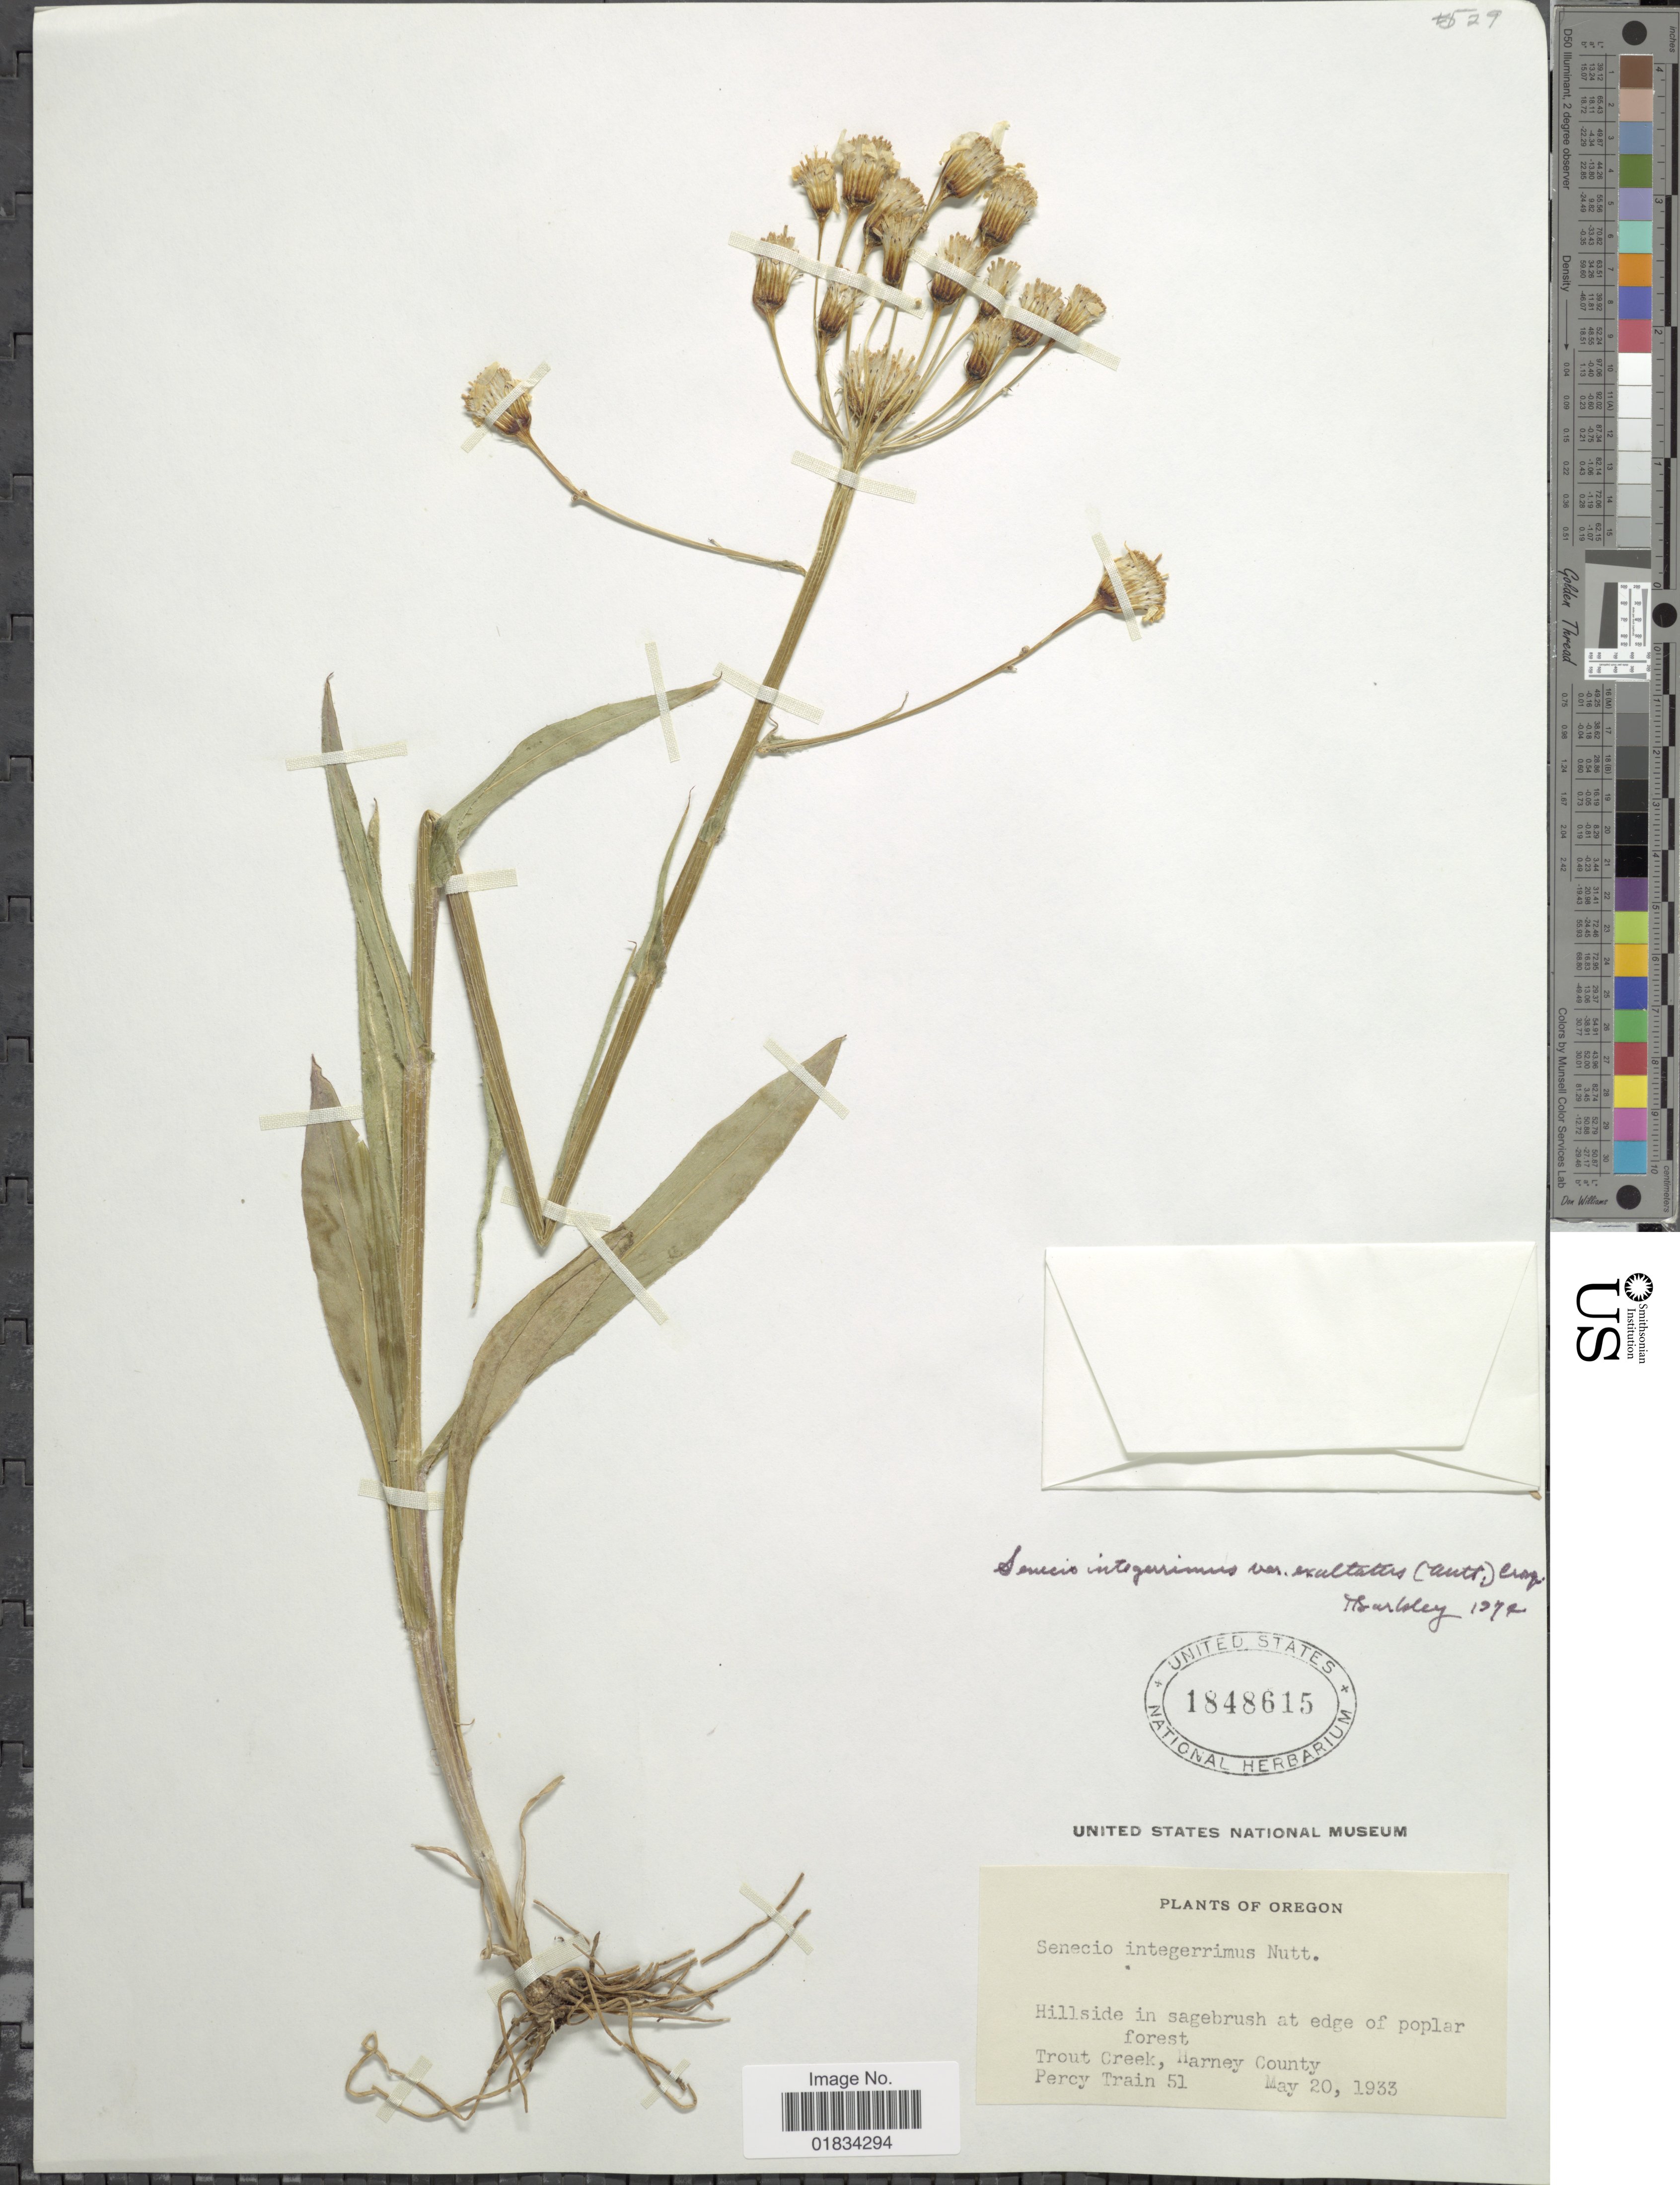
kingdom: Plantae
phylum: Tracheophyta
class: Magnoliopsida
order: Asterales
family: Asteraceae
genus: Senecio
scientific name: Senecio integerrimus var. exaltatus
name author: (Nutt.) Cronq.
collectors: P. Train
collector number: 51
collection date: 1933-05-20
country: United States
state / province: Oregon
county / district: Harney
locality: Hillside in sagebrush at edge of popular forest. Trout Creek, Harney County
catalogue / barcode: US 1848615